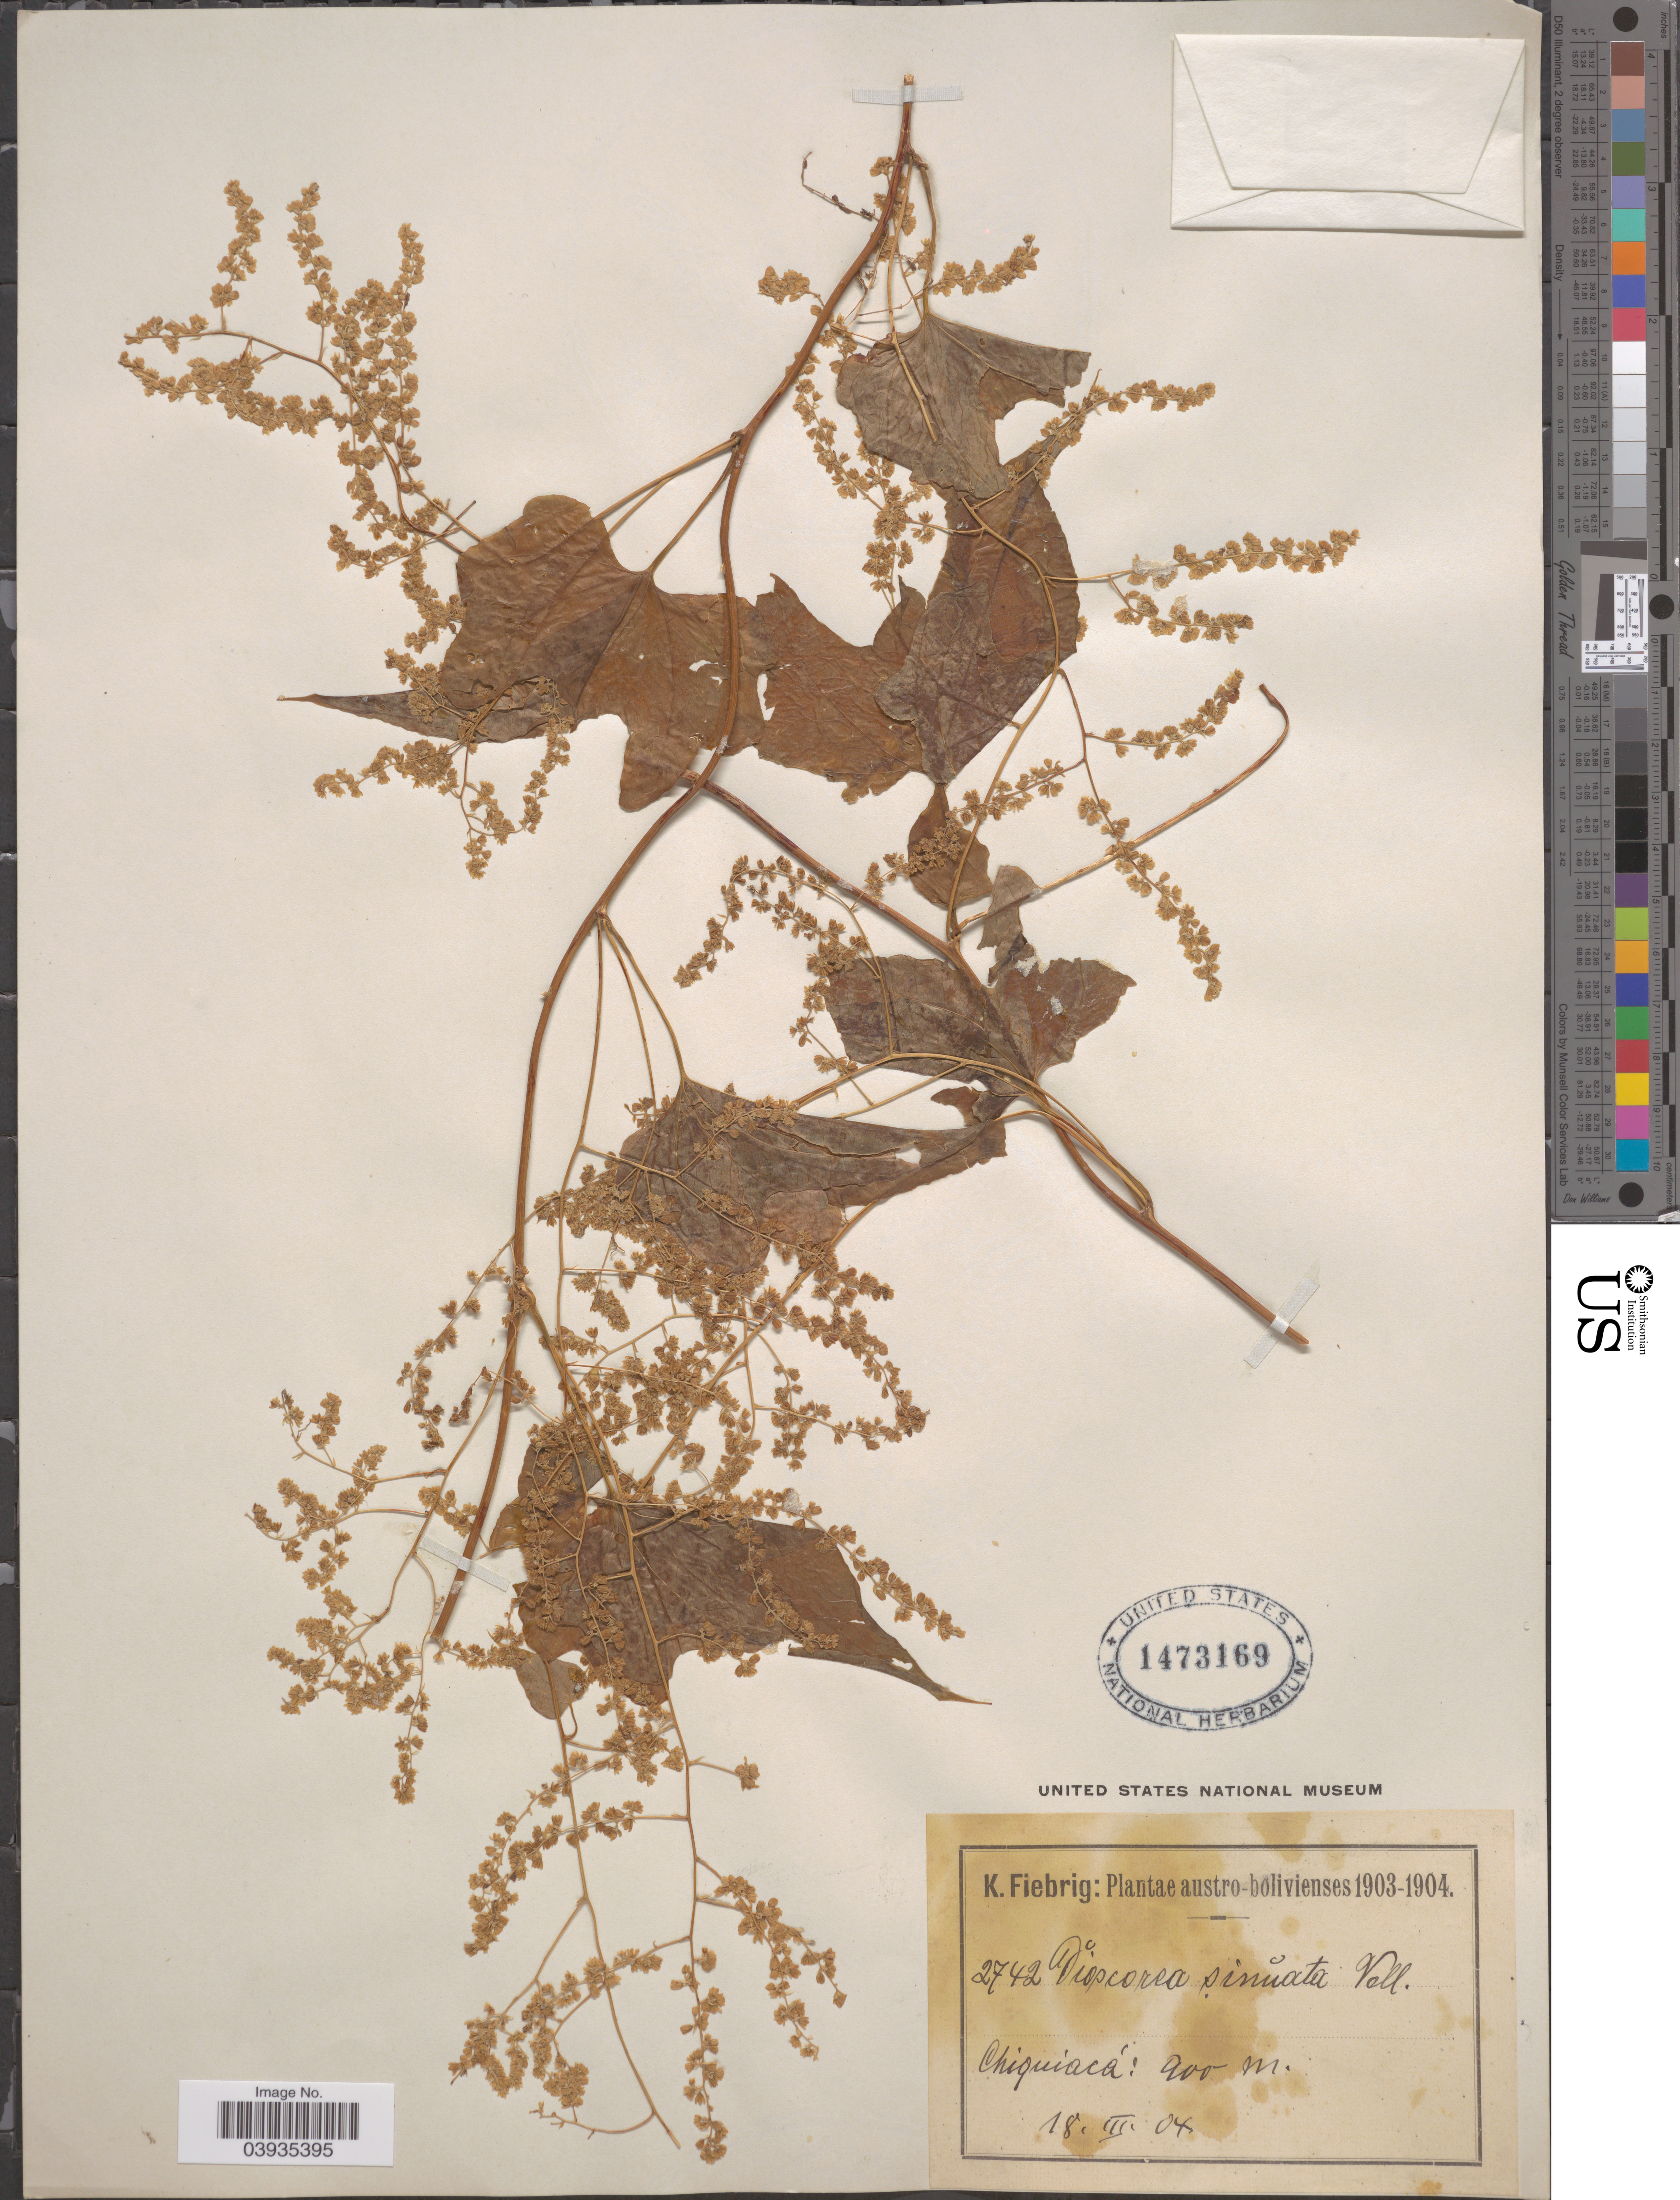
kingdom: Plantae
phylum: Tracheophyta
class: Liliopsida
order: Dioscoreales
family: Dioscoreaceae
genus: Dioscorea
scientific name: Dioscorea sinuata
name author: Vell.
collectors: K. Fiebrig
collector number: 2742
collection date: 1904-03-18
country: Bolivia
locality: Austro-bolivienses. Chiquiacá.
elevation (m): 900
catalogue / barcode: US 1473169